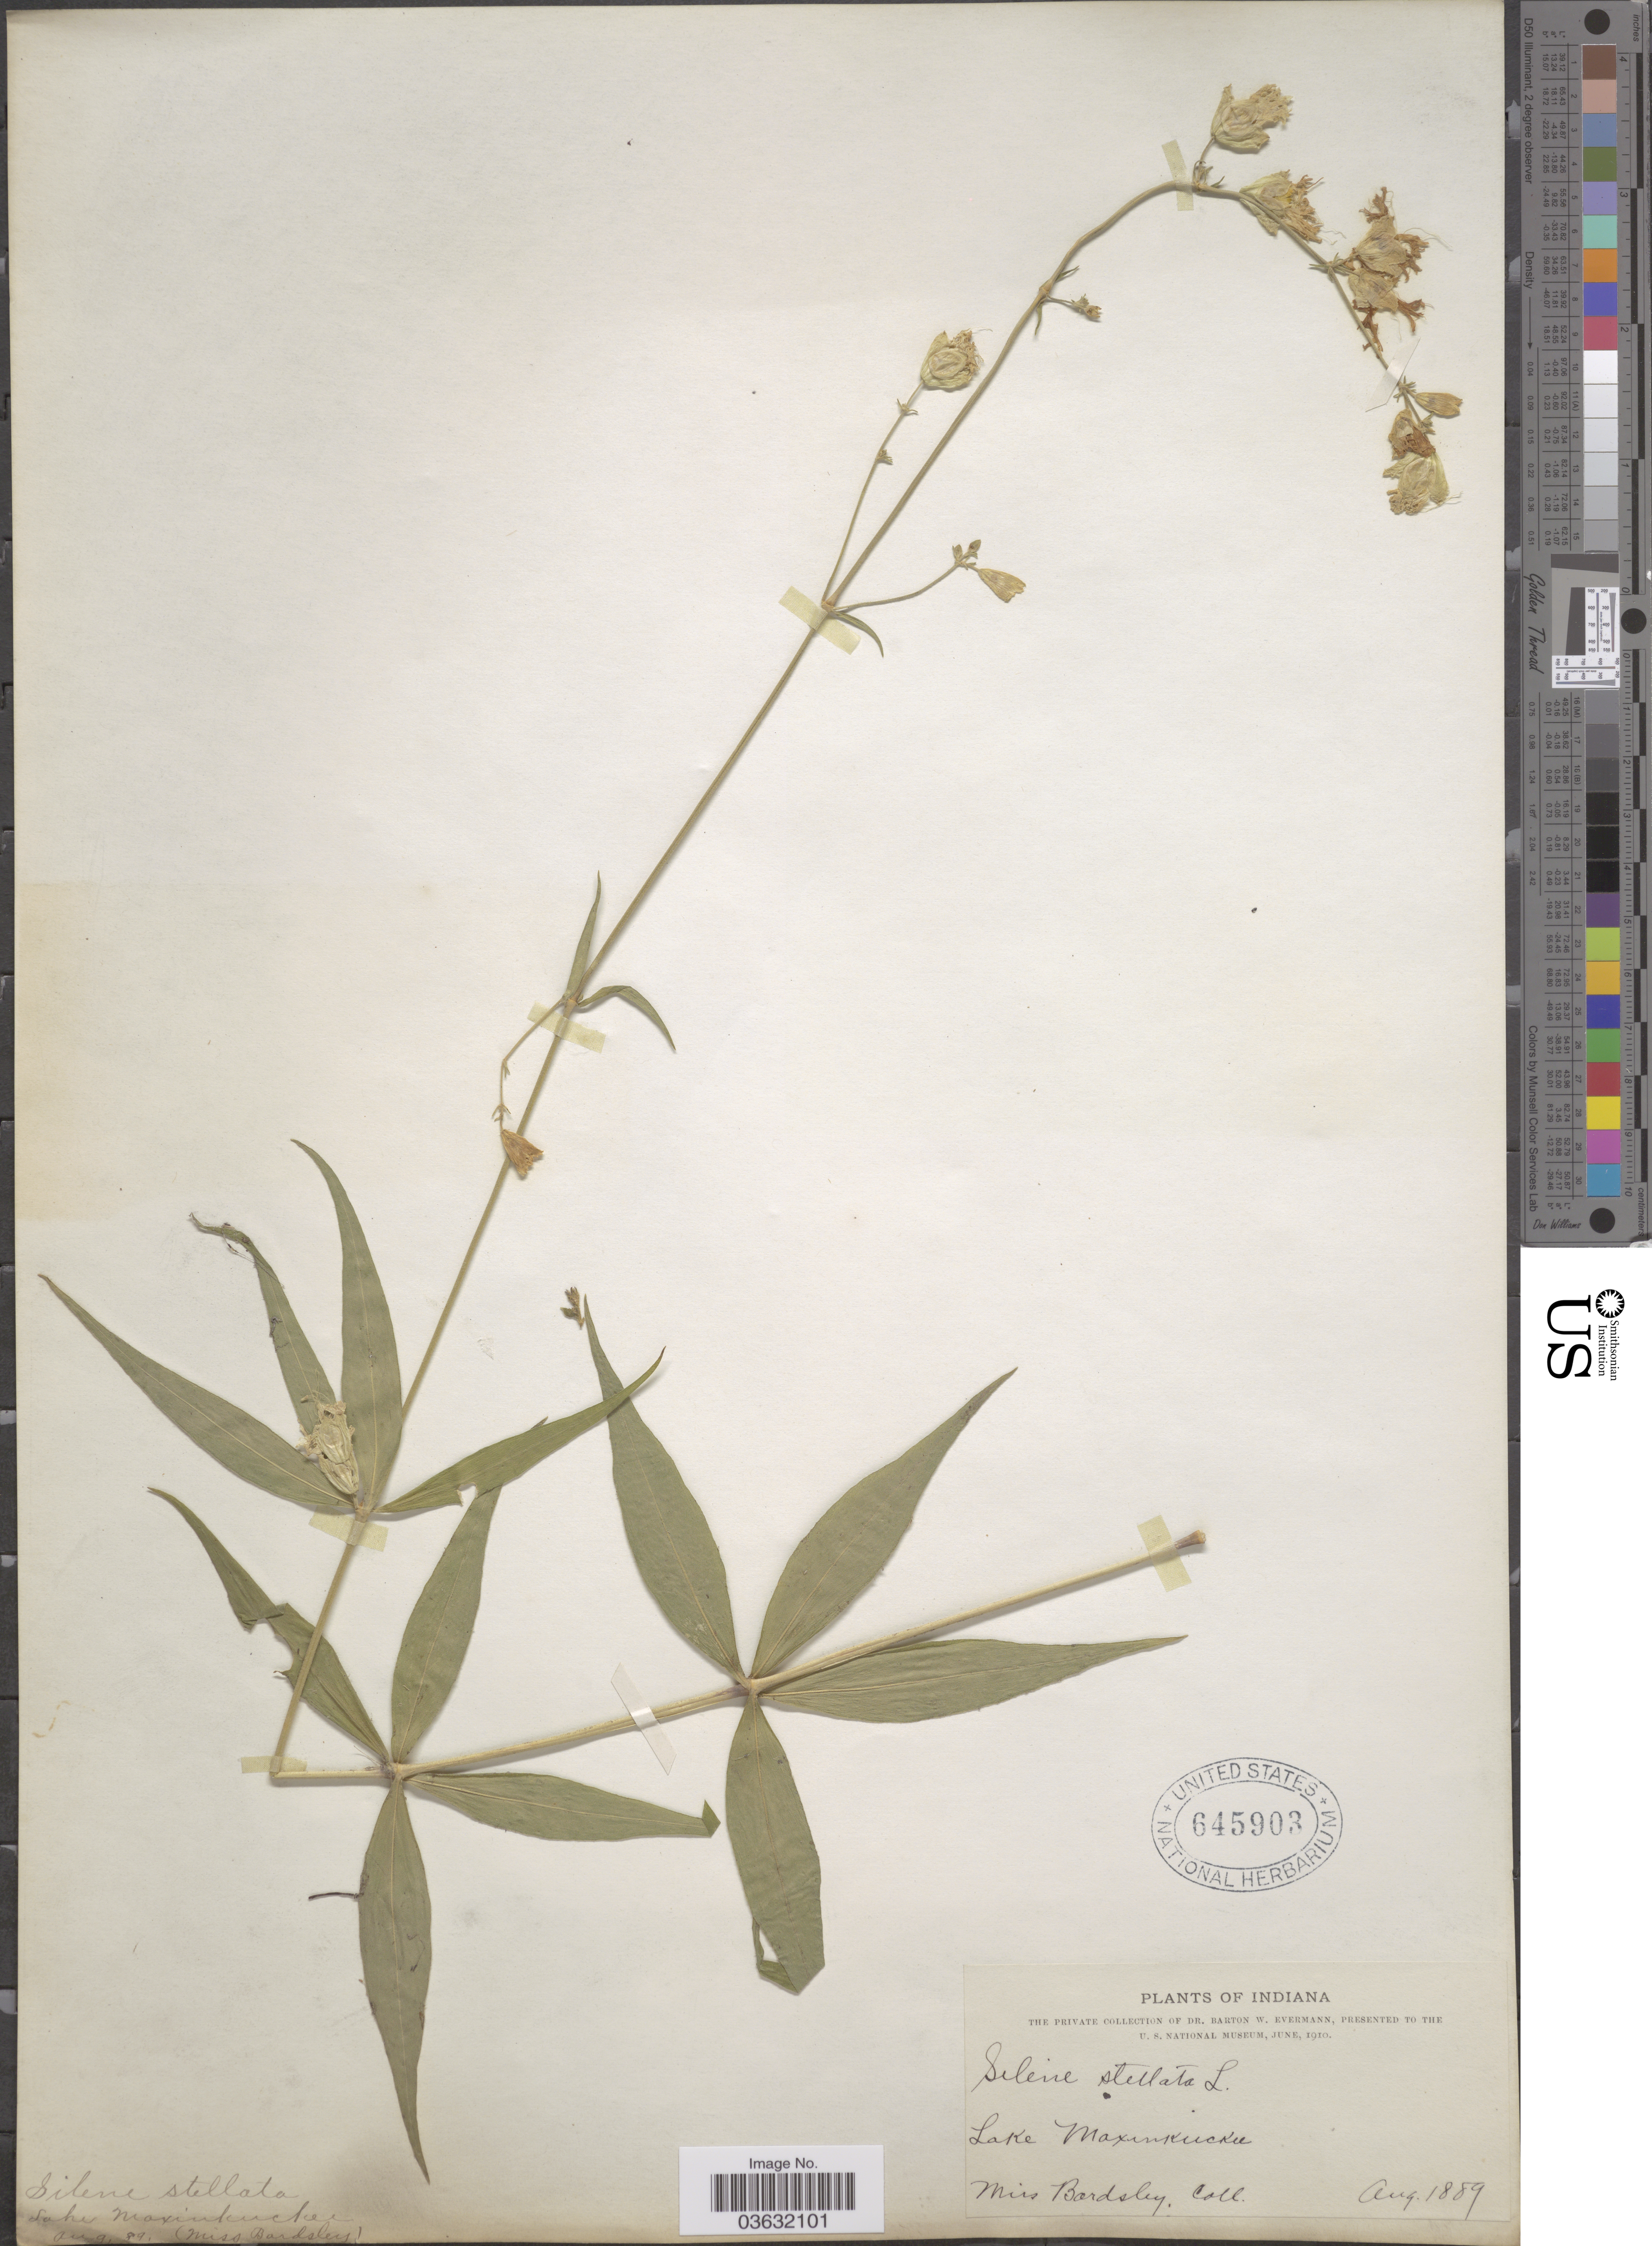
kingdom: Plantae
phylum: Tracheophyta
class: Magnoliopsida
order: Caryophyllales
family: Caryophyllaceae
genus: Silene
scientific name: Silene stellata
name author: (L.) Coyte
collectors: Bardsley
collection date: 1889-08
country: United States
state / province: Indiana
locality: Lake Maxinkuckee.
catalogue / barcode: US 645903